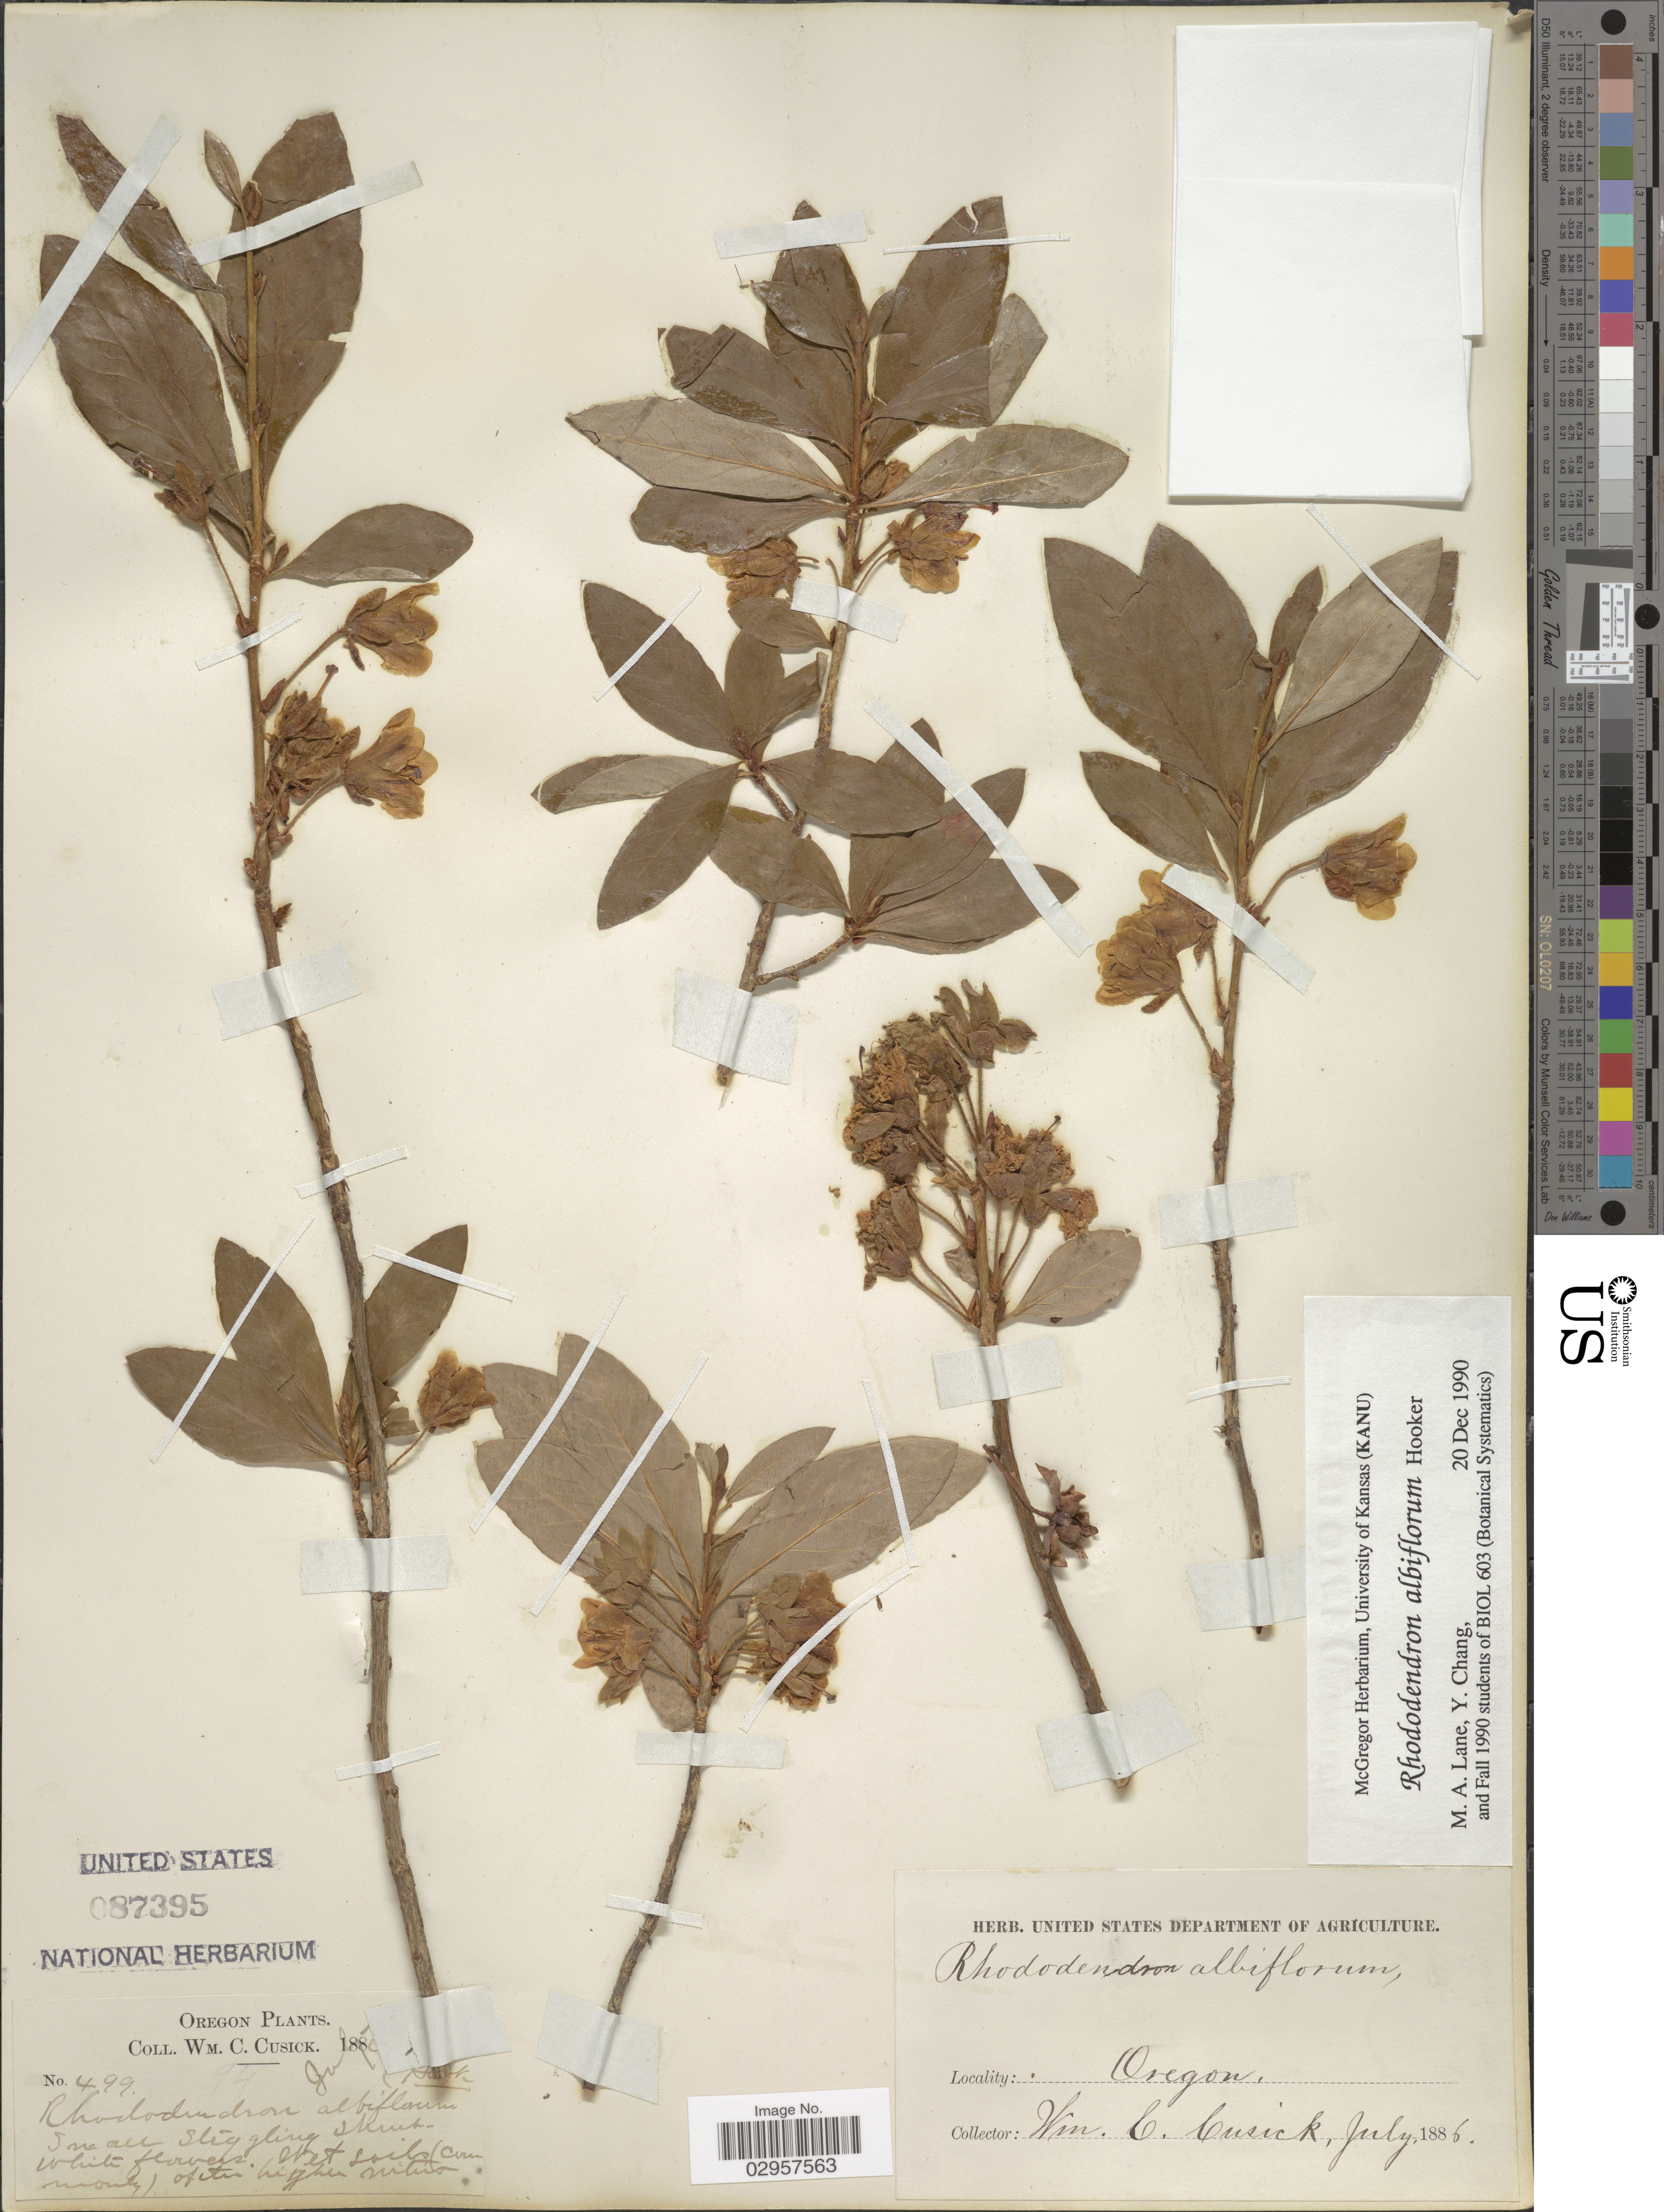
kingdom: Plantae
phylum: Tracheophyta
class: Magnoliopsida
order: Ericales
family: Ericaceae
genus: Rhododendron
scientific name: Rhododendron albiflorum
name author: Hook.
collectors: W. C. Cusick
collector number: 499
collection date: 1886-07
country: United States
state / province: Oregon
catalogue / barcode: US 87395